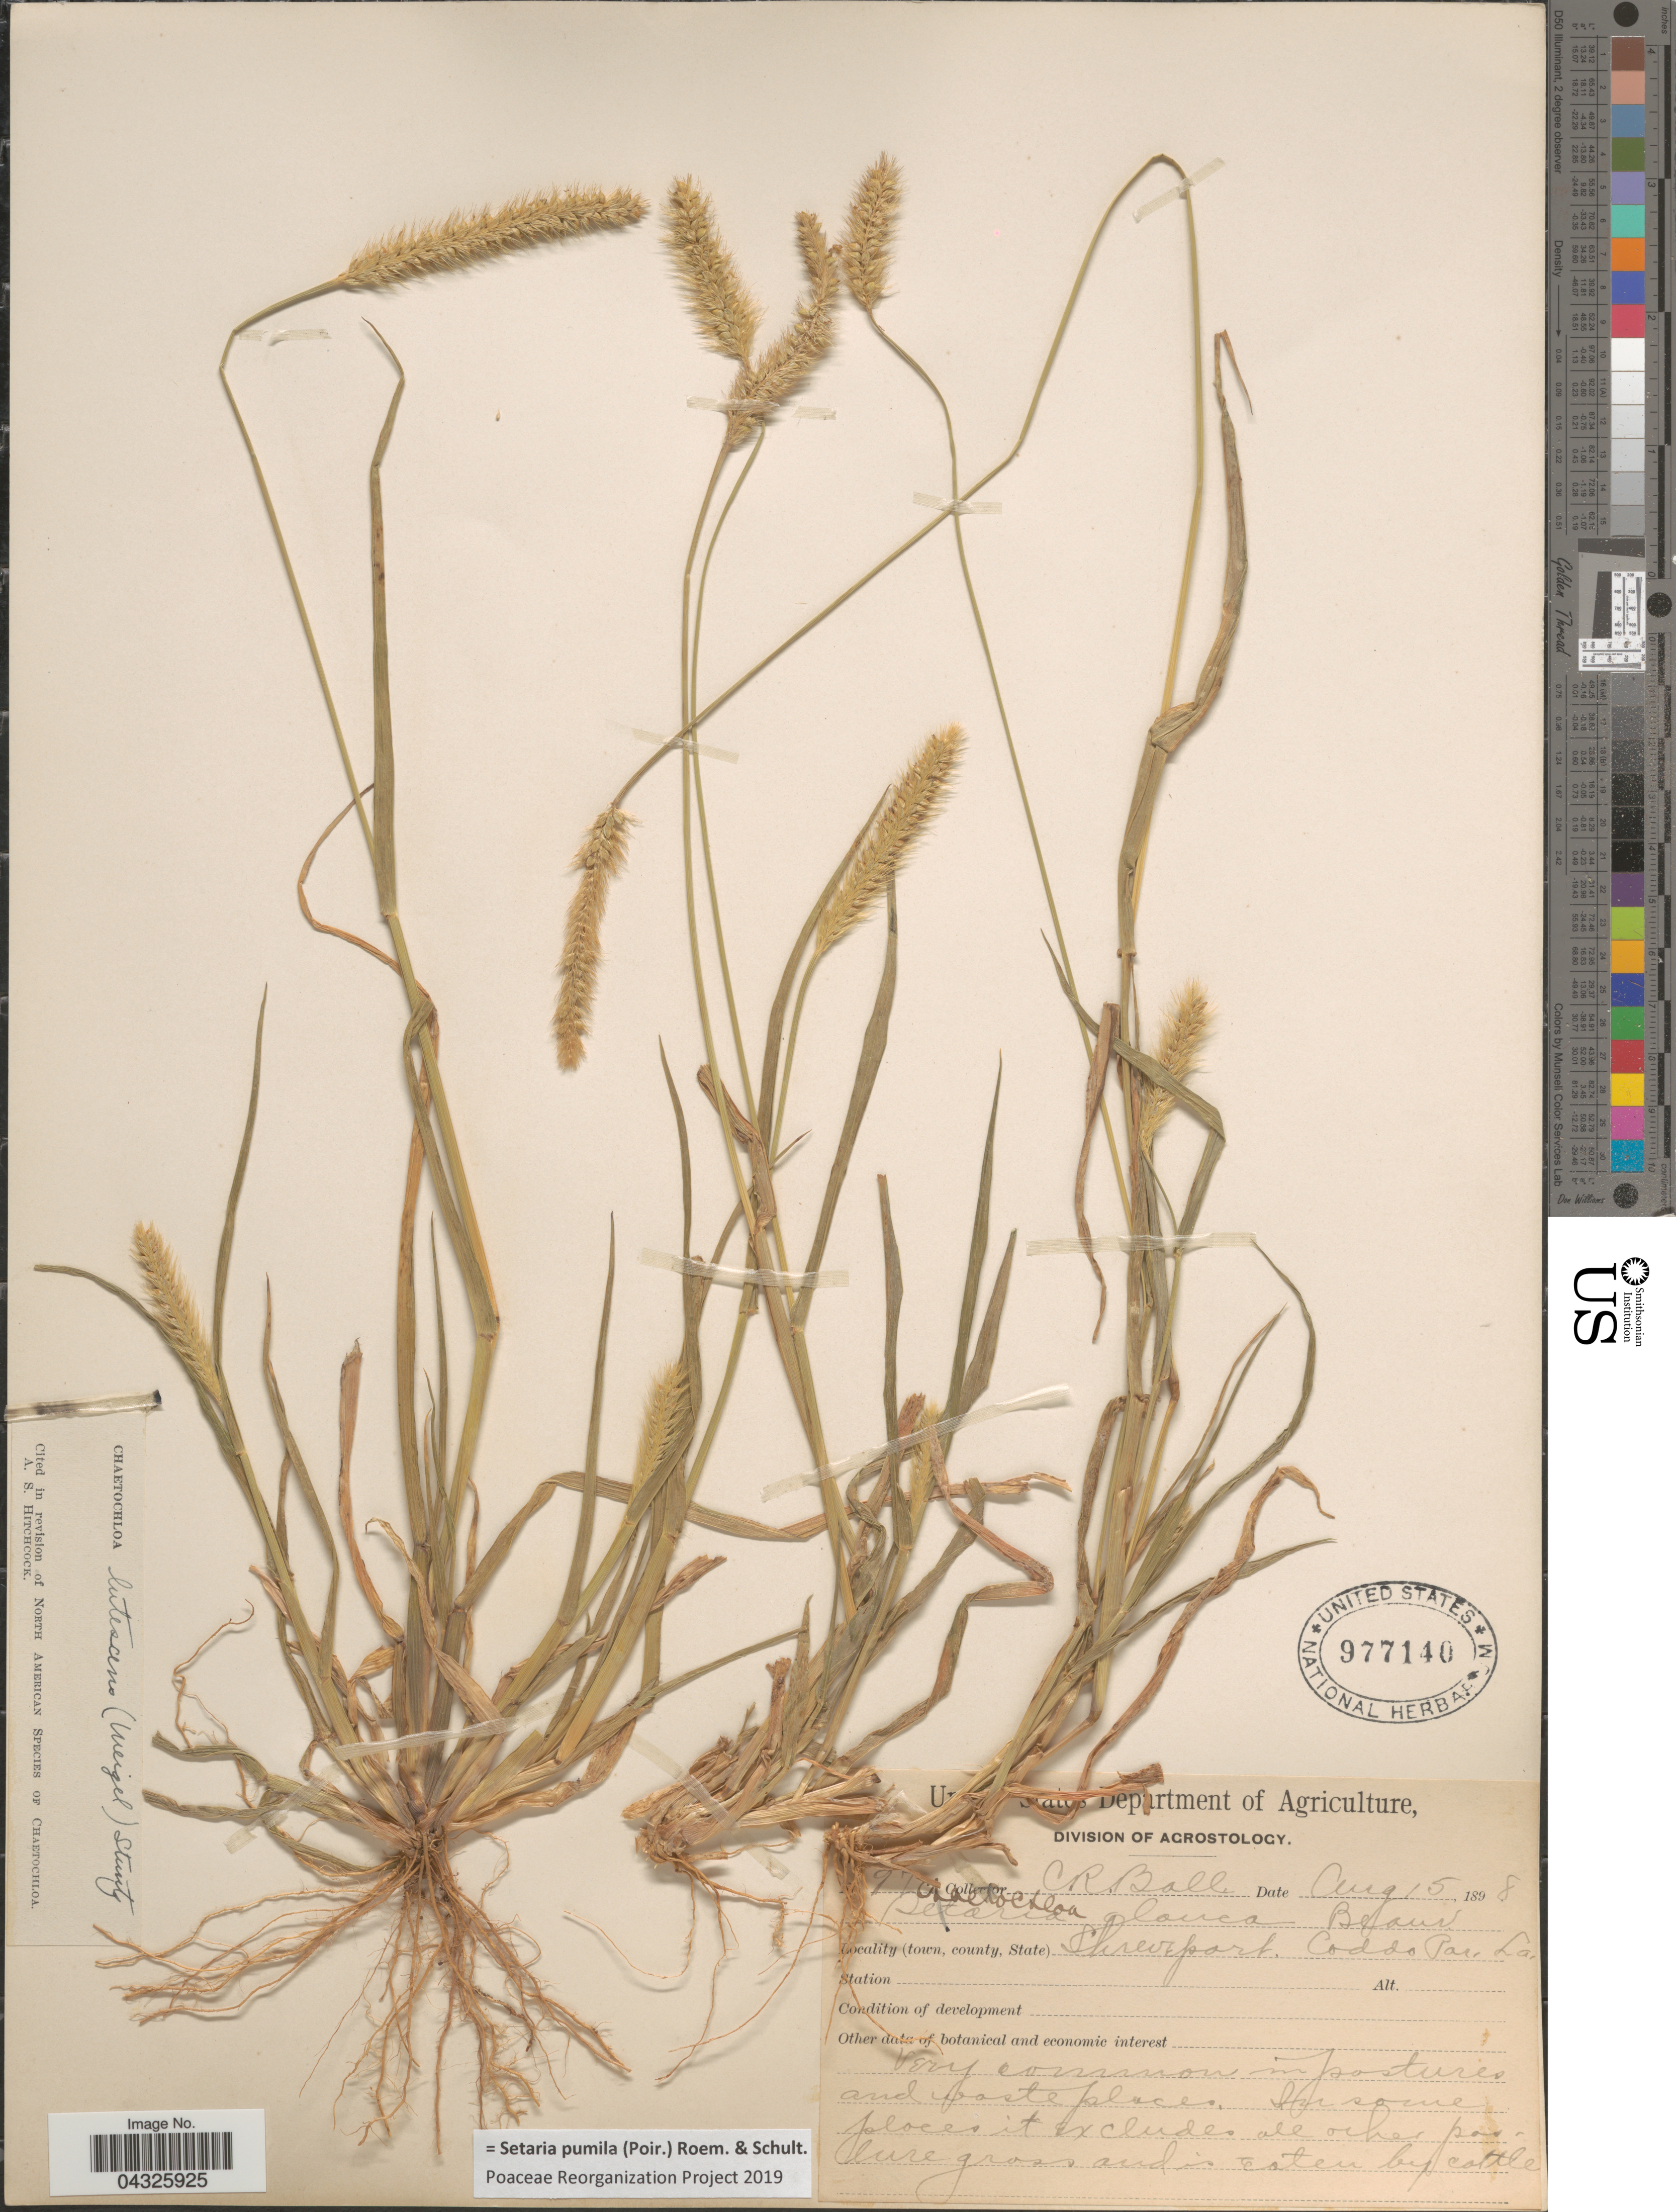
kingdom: Plantae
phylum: Tracheophyta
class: Liliopsida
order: Poales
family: Poaceae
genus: Setaria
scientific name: Setaria pumila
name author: (Poir.) Roem. & Schult.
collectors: C. R. Ball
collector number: !97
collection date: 1898-08-15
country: United States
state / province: Louisiana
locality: Shreveport. Caddo Par.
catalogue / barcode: US 977140